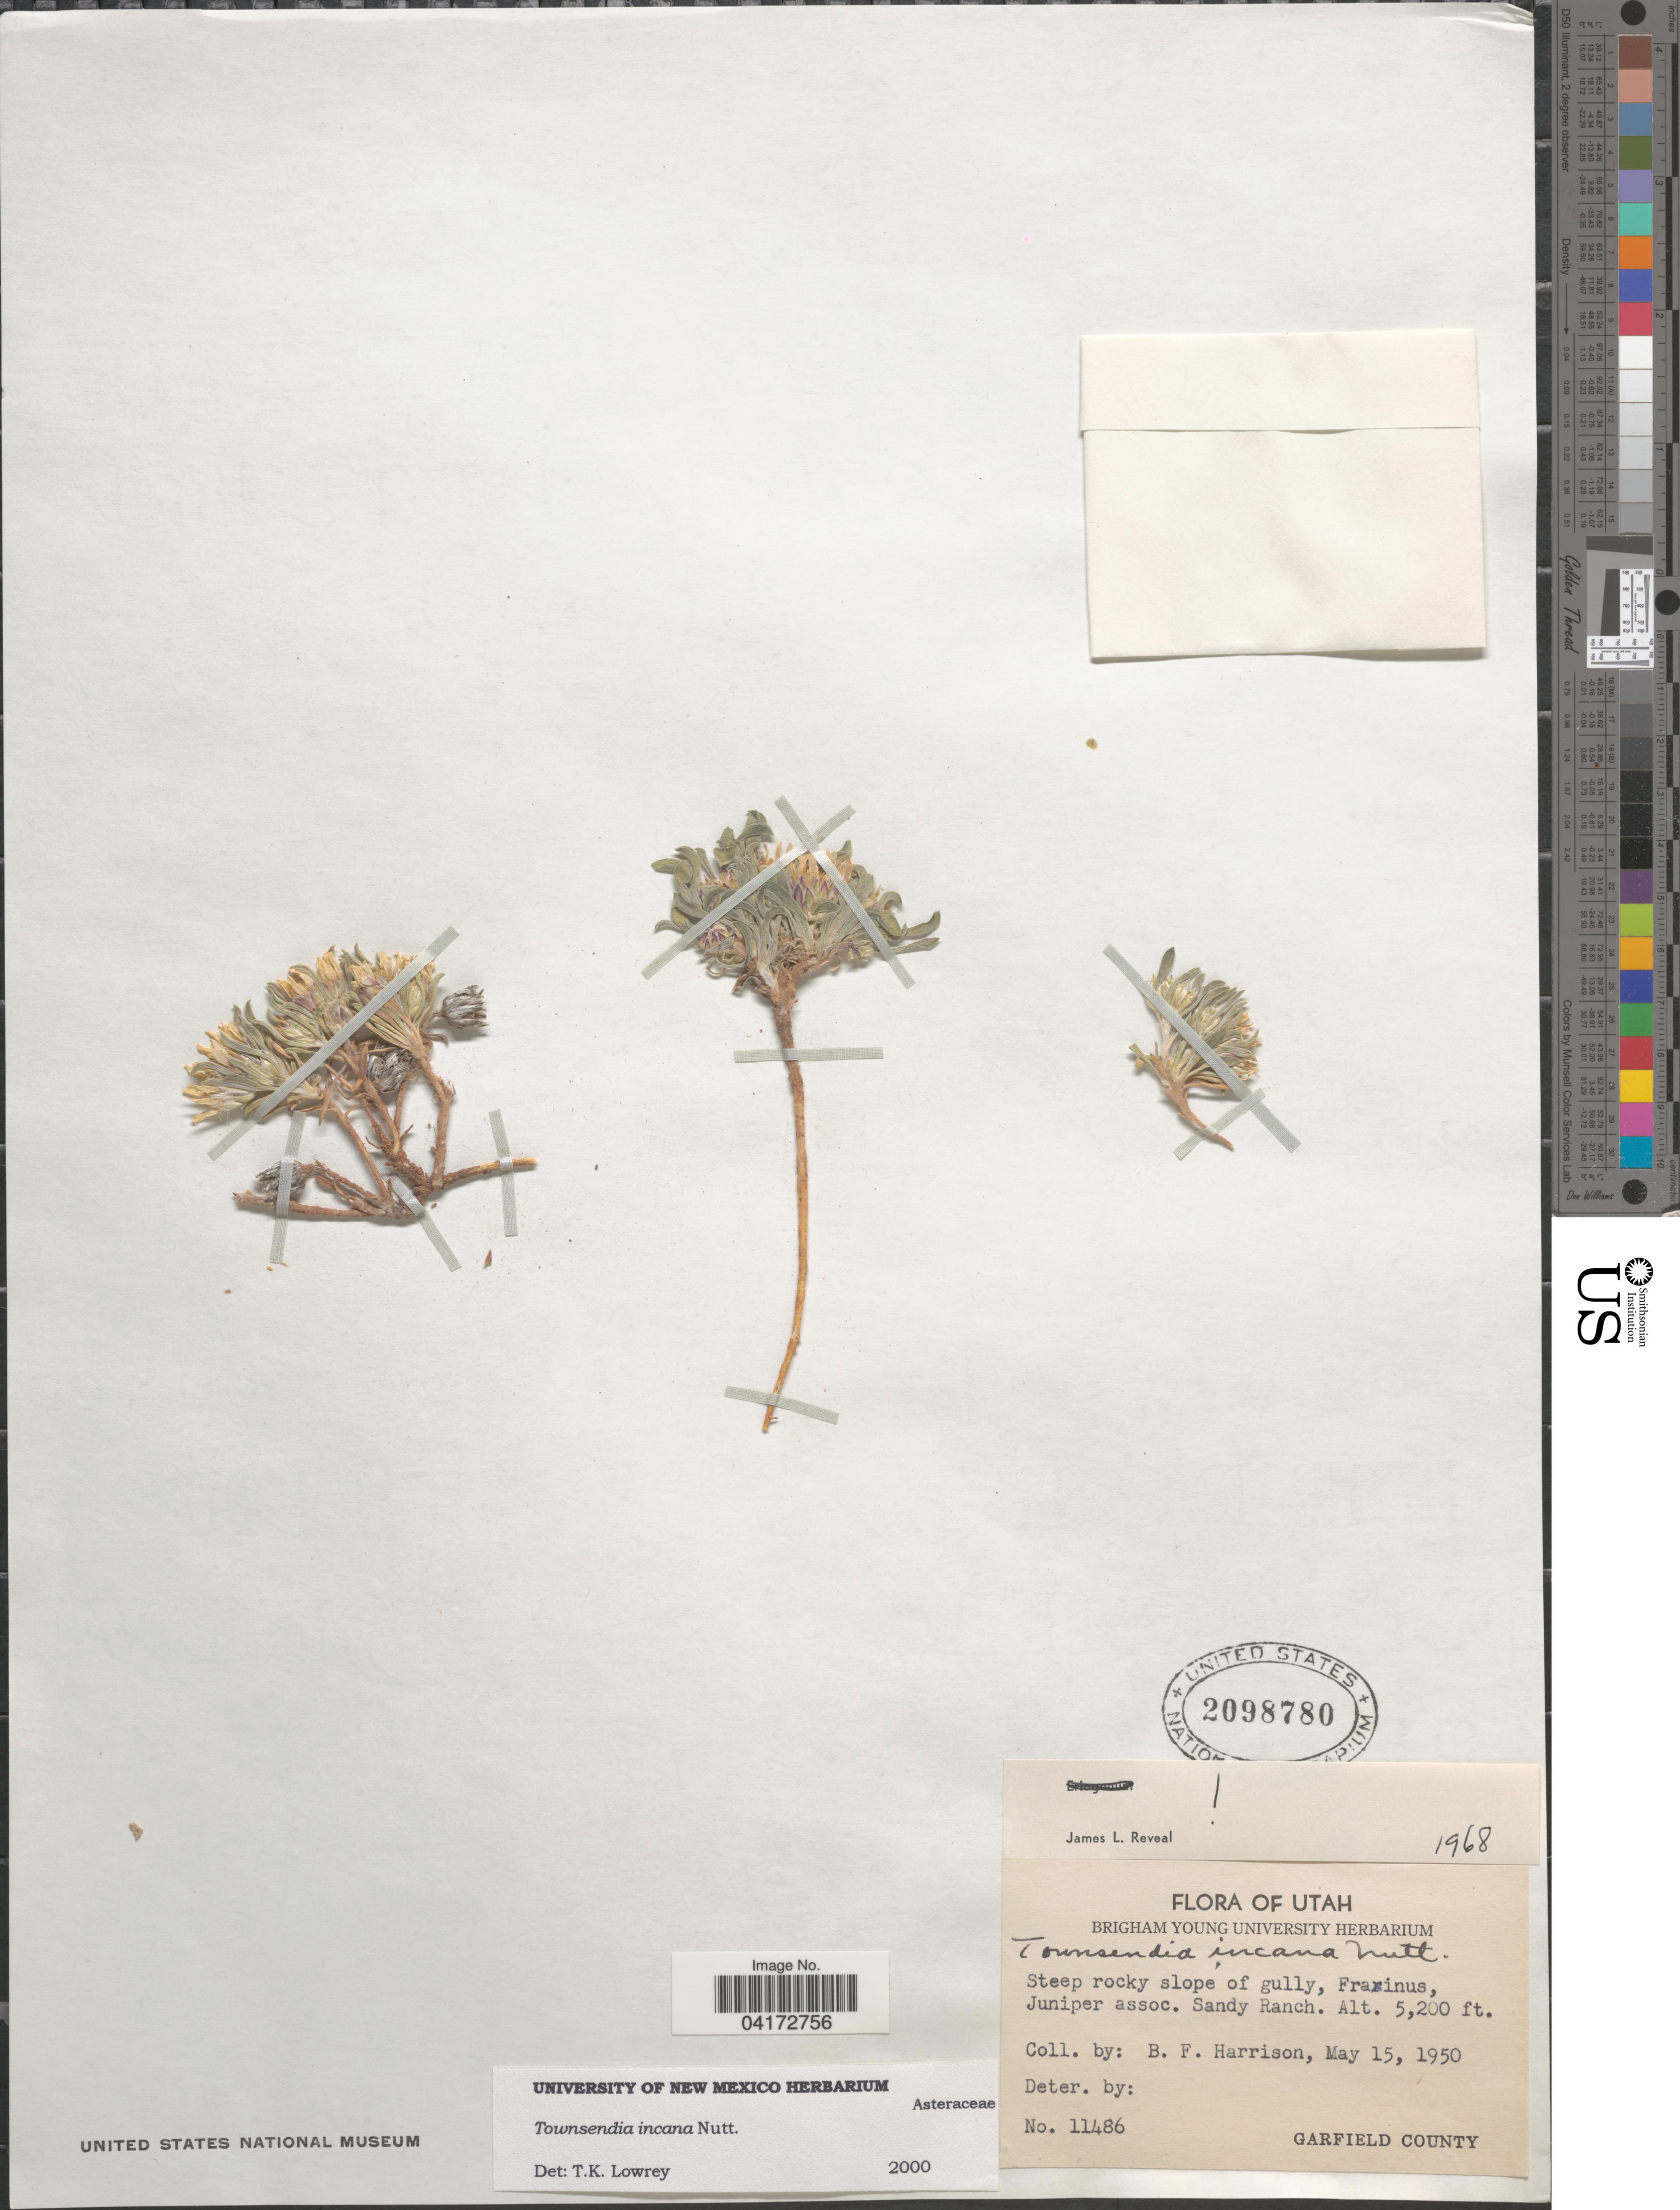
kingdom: Plantae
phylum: Tracheophyta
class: Magnoliopsida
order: Asterales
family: Asteraceae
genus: Townsendia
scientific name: Townsendia incana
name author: Nutt.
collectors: B. F. Harrison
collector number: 11486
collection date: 1950-05-15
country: United States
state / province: Utah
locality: Sandy Ranch. Garfield County.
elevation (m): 1585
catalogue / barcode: US 2098780